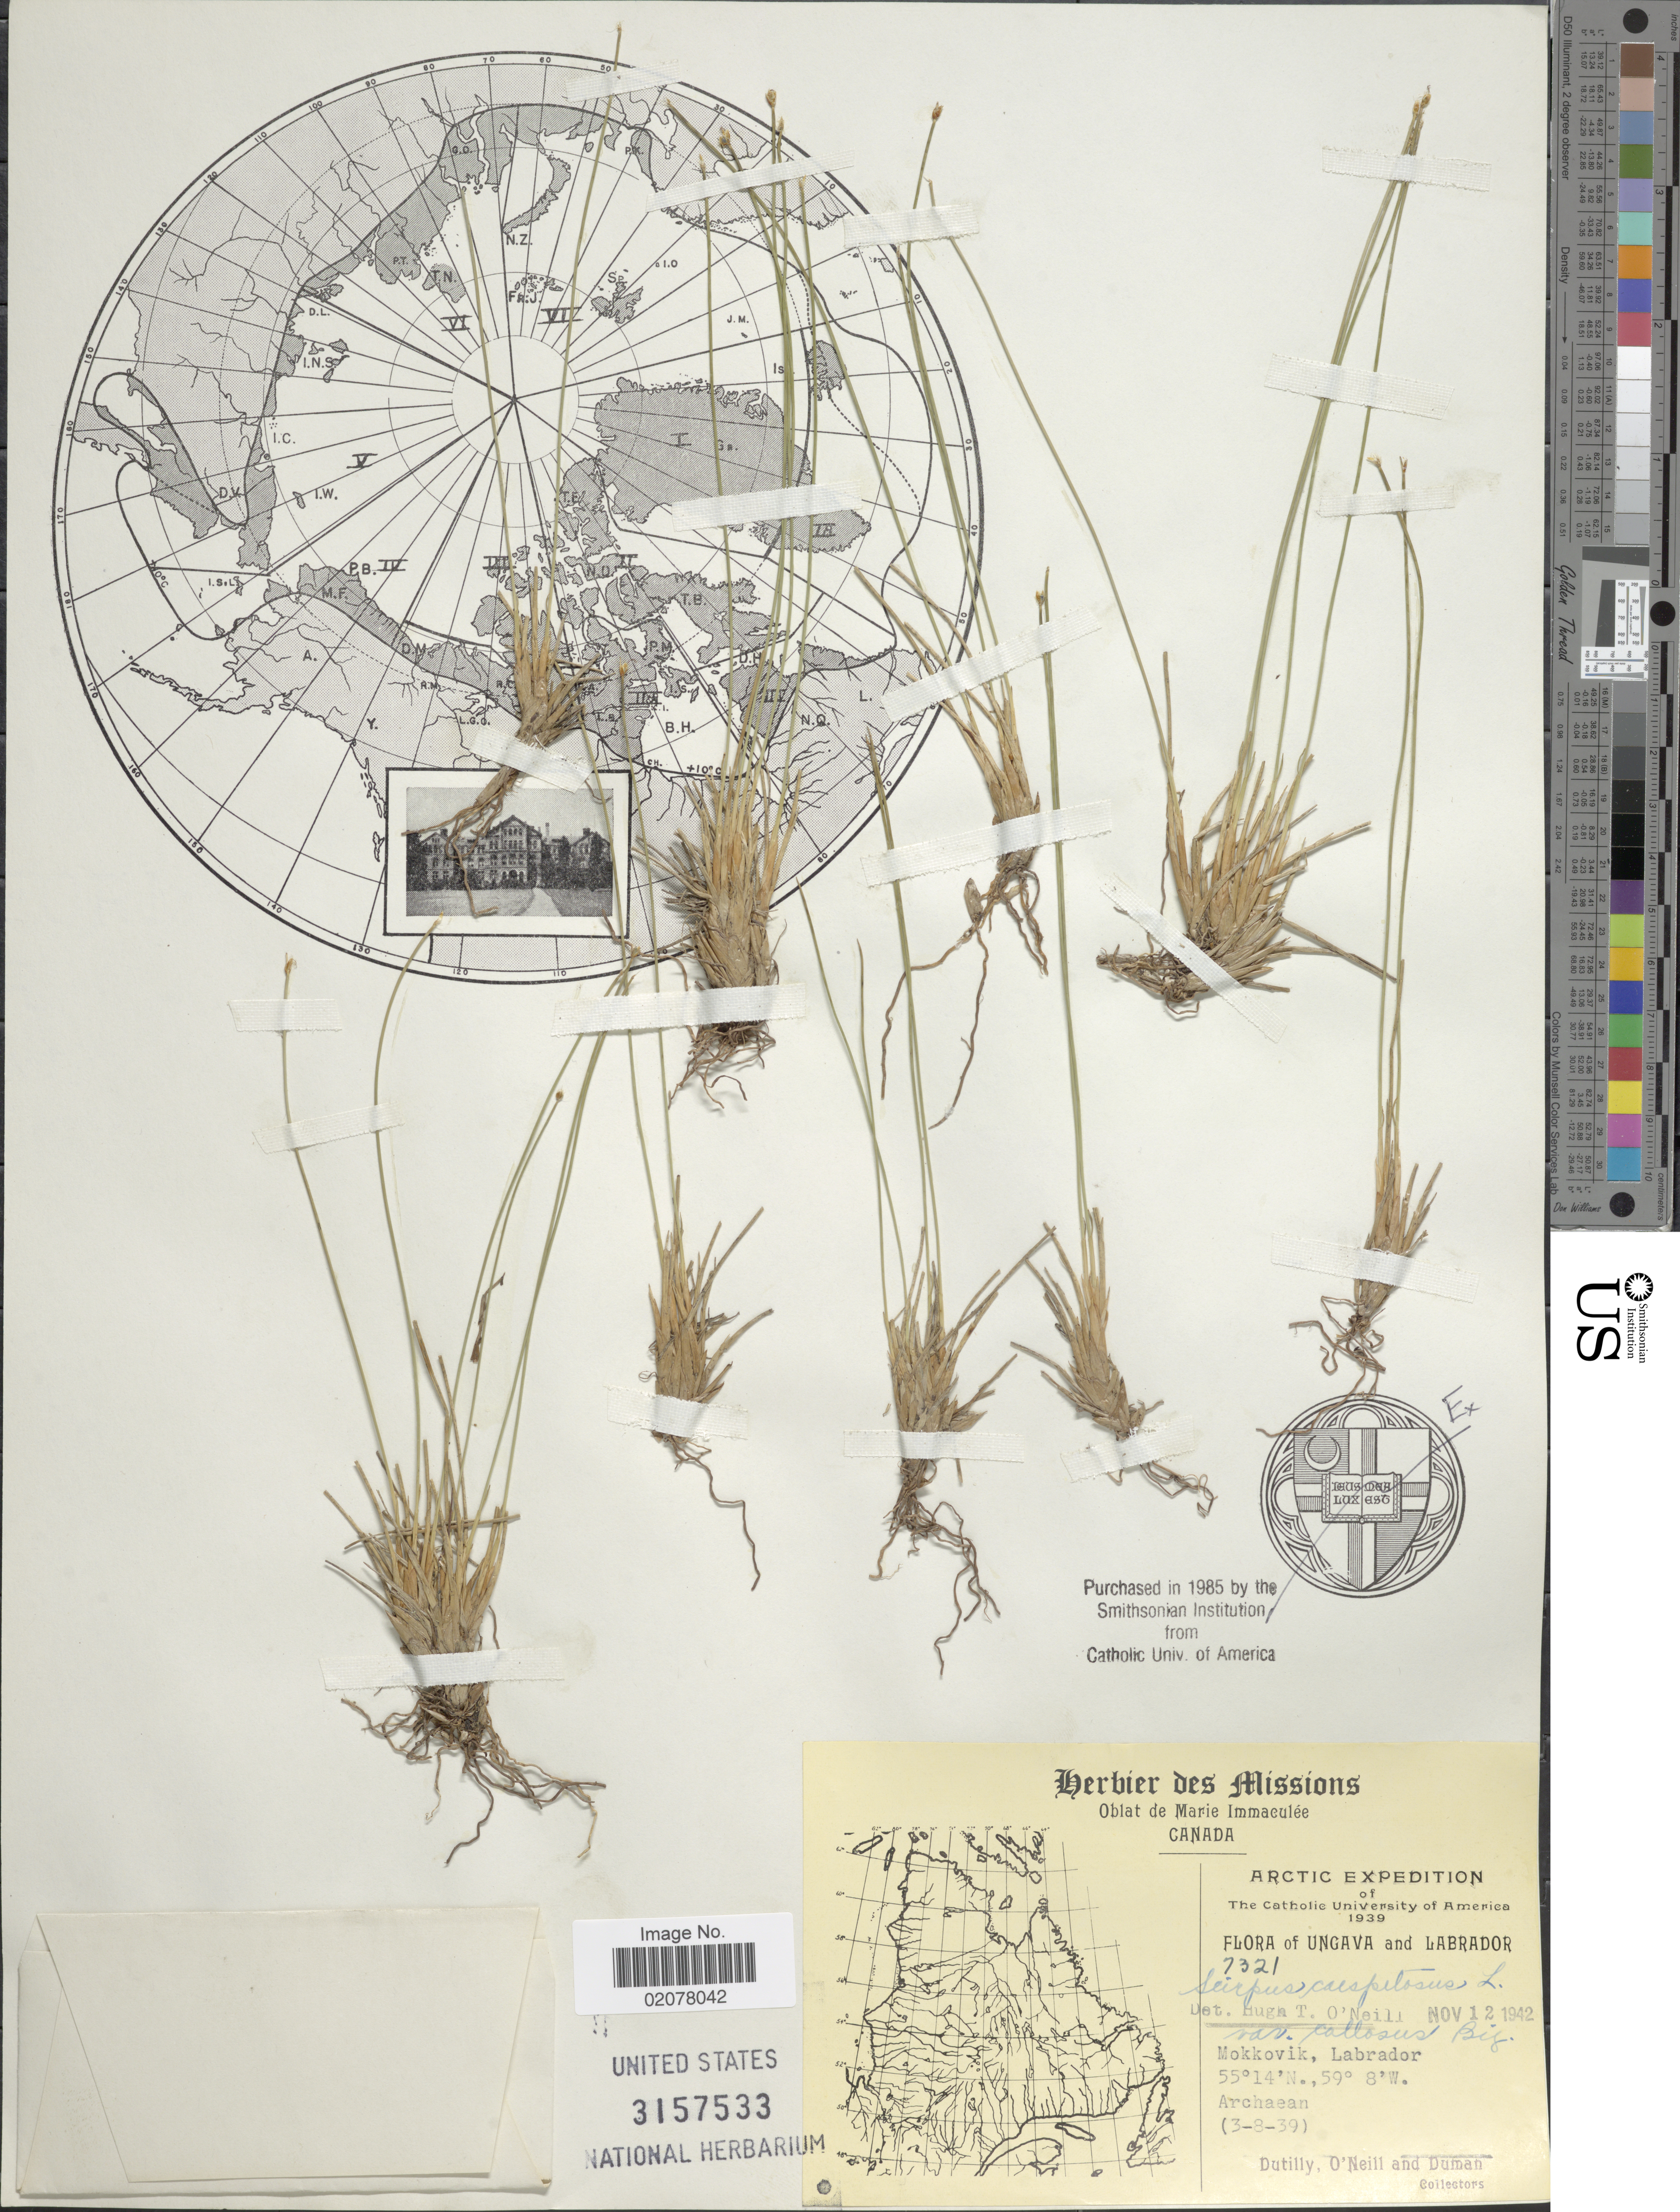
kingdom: Plantae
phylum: Tracheophyta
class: Liliopsida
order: Poales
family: Cyperaceae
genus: Trichophorum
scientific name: Trichophorum cespitosum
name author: (L.) Hartm.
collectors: -. Dutilly, O' Neill & -. Duman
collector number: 7321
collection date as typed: Transcribed d/m/y: 3/8/39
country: Canada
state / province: Newfoundland and Labrador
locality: Mokkovik, Labrador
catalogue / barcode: US 3157533